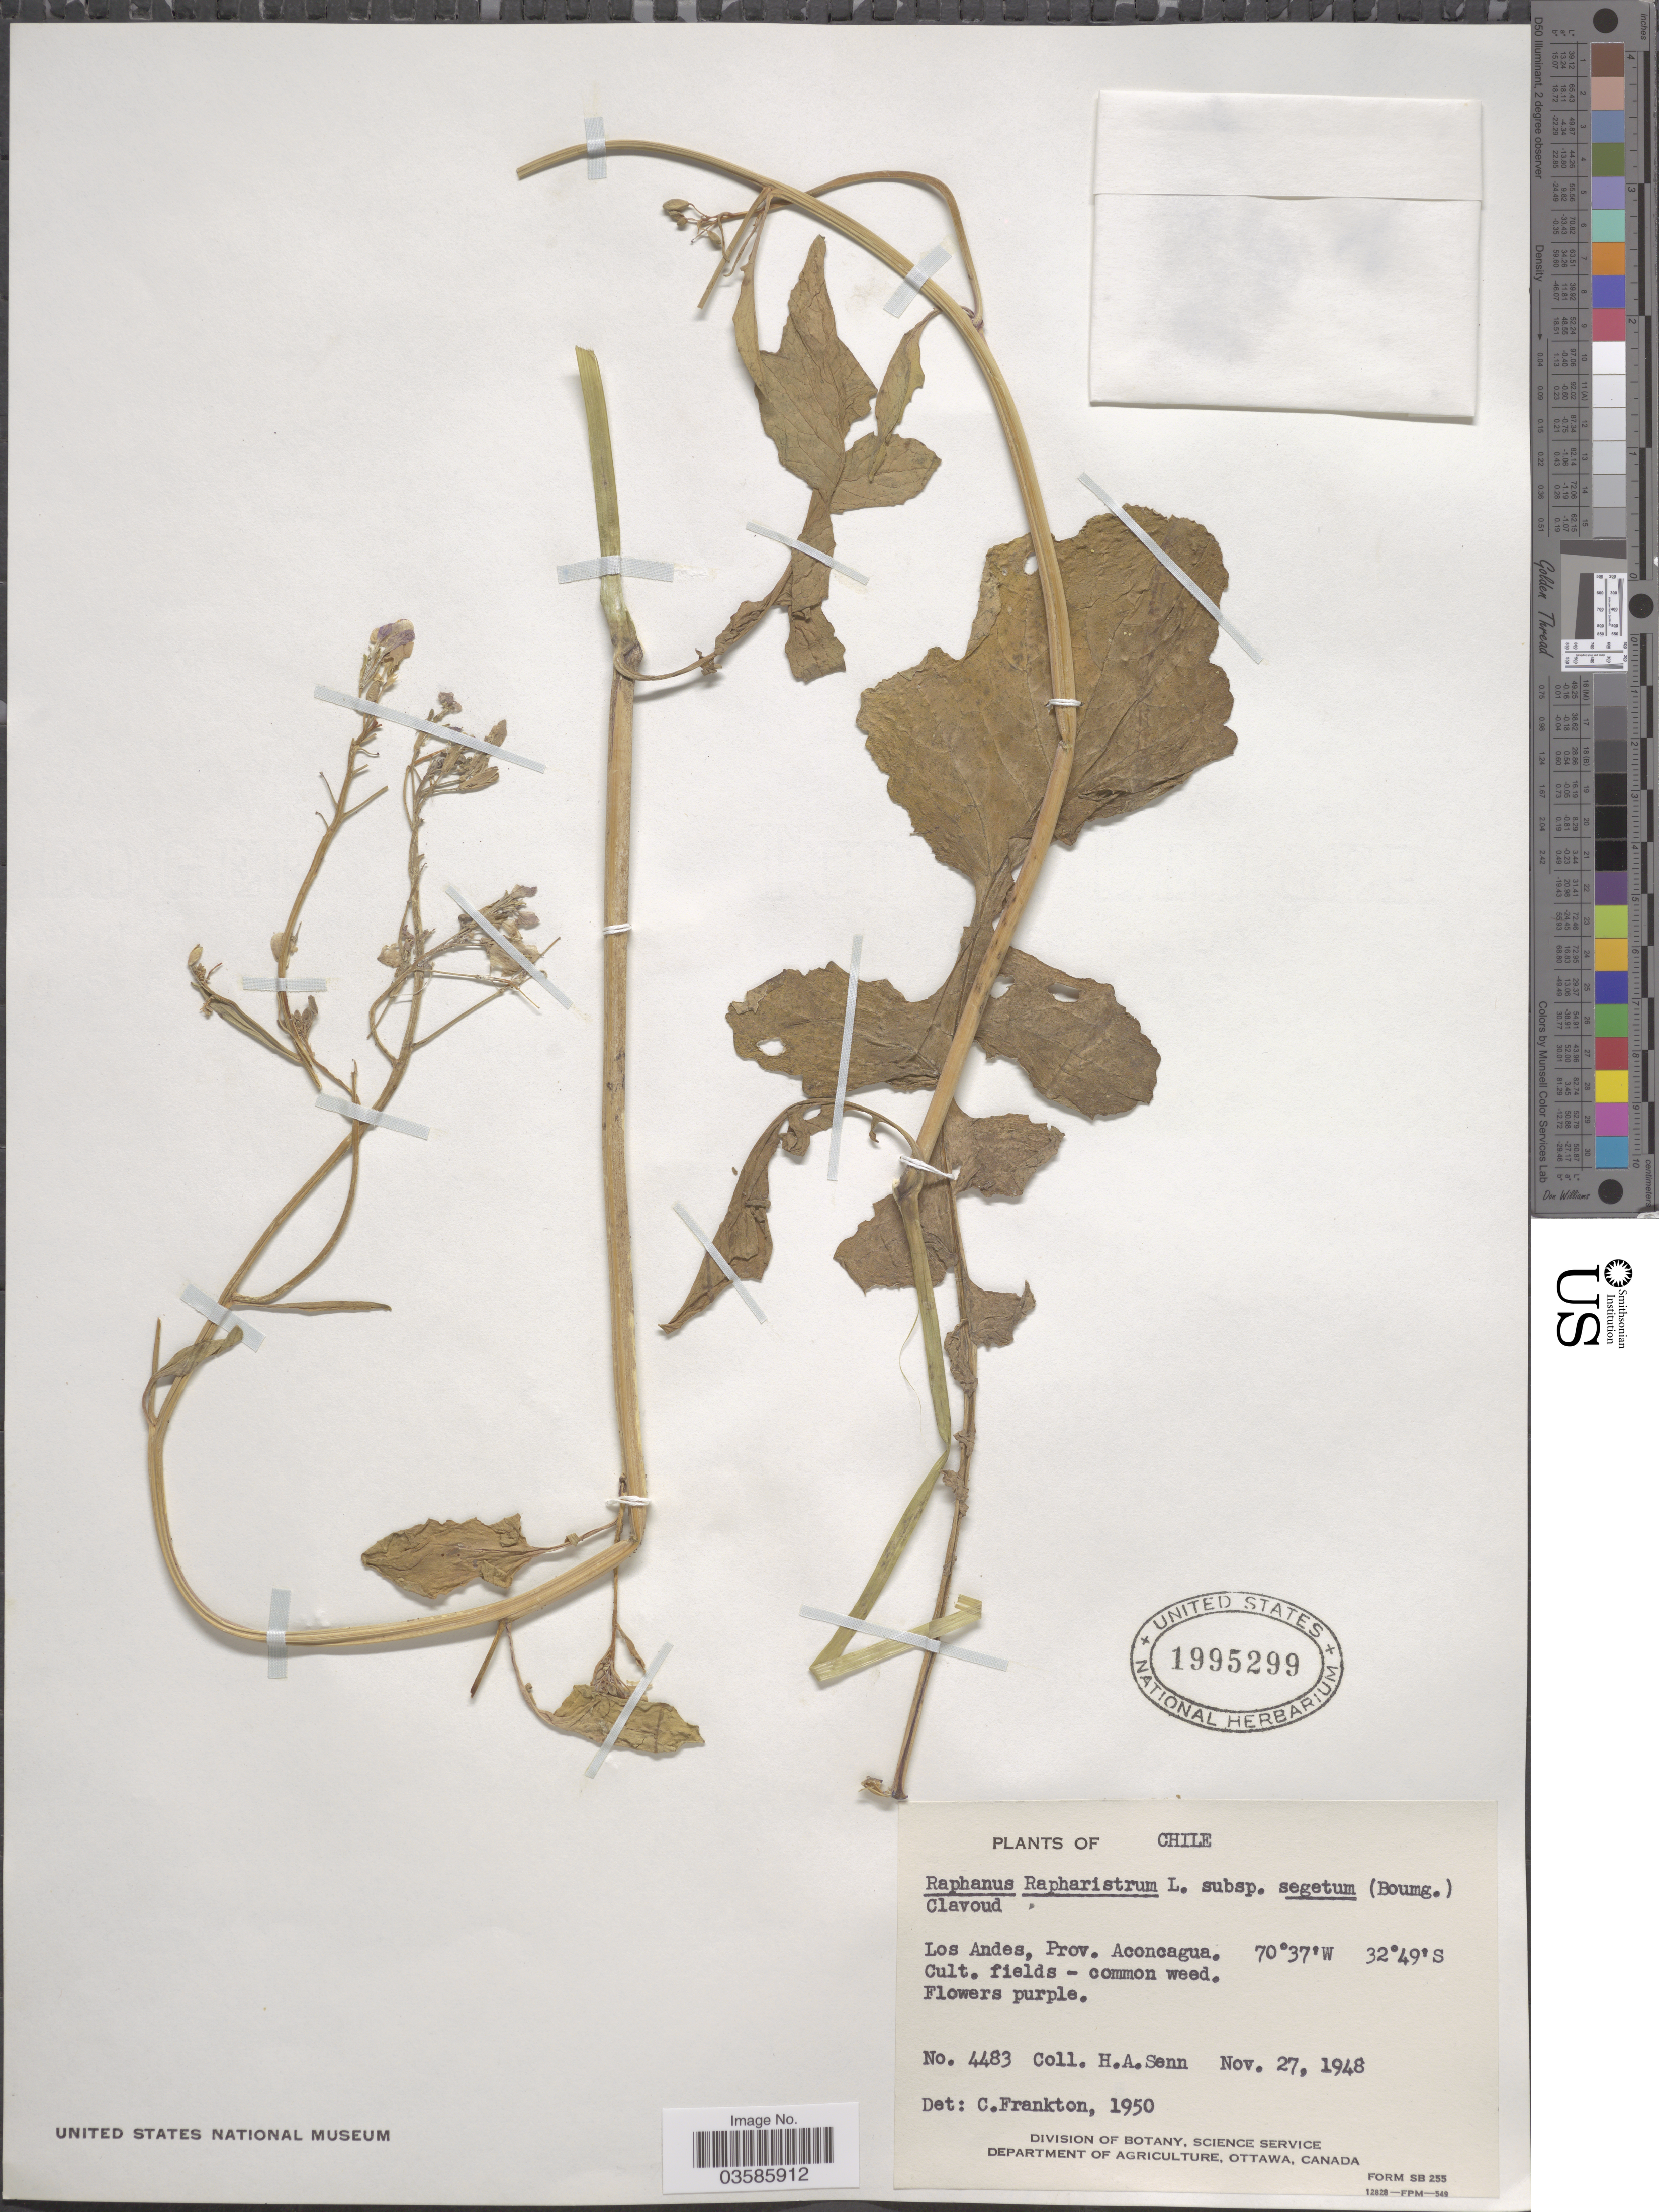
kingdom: Plantae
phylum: Tracheophyta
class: Magnoliopsida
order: Brassicales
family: Brassicaceae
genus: Raphanus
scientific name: Raphanus raphanistrum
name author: L.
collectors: H. Senn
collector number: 4483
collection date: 1948-11-27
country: Chile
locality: Los Andes, Prov. Aconcagua.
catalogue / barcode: US 1995299